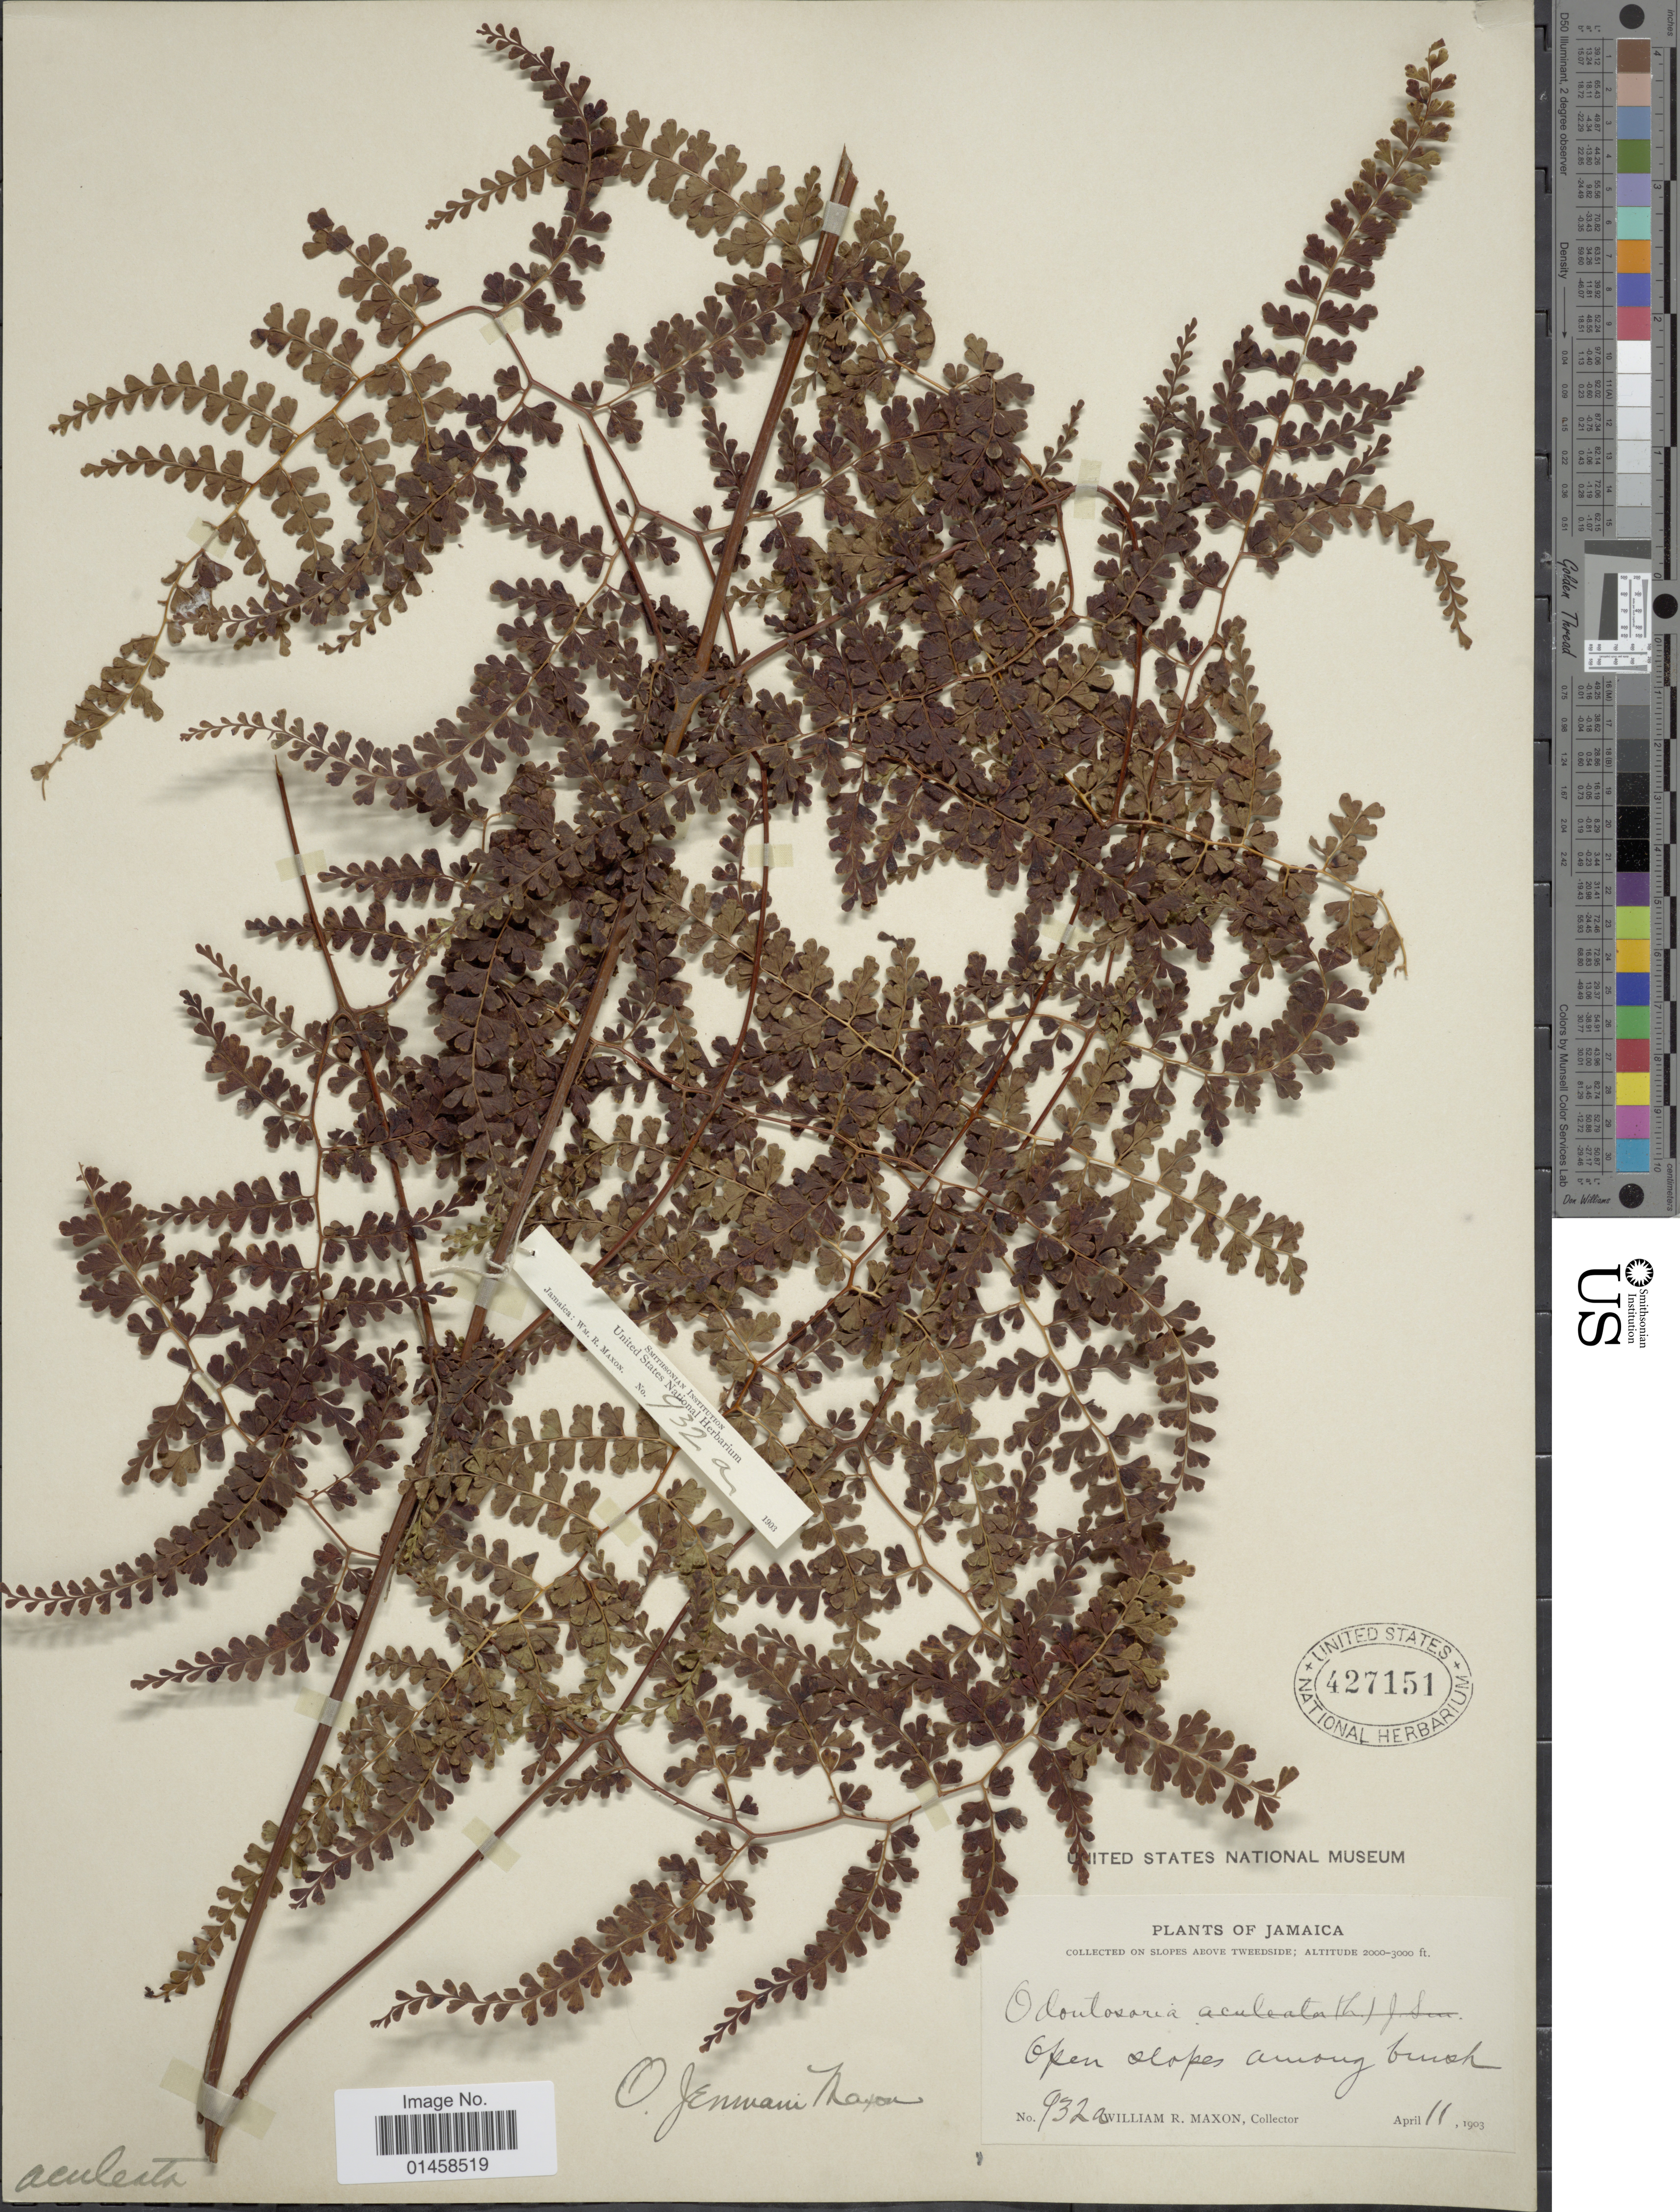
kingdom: Plantae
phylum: Tracheophyta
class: Polypodiopsida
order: Polypodiales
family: Lindsaeaceae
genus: Odontosoria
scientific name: Odontosoria jenmanii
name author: Maxon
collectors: W. R. Maxon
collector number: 932a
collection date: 1903-04-11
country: Jamaica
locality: On slopes above Tweeside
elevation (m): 2000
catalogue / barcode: US 427151